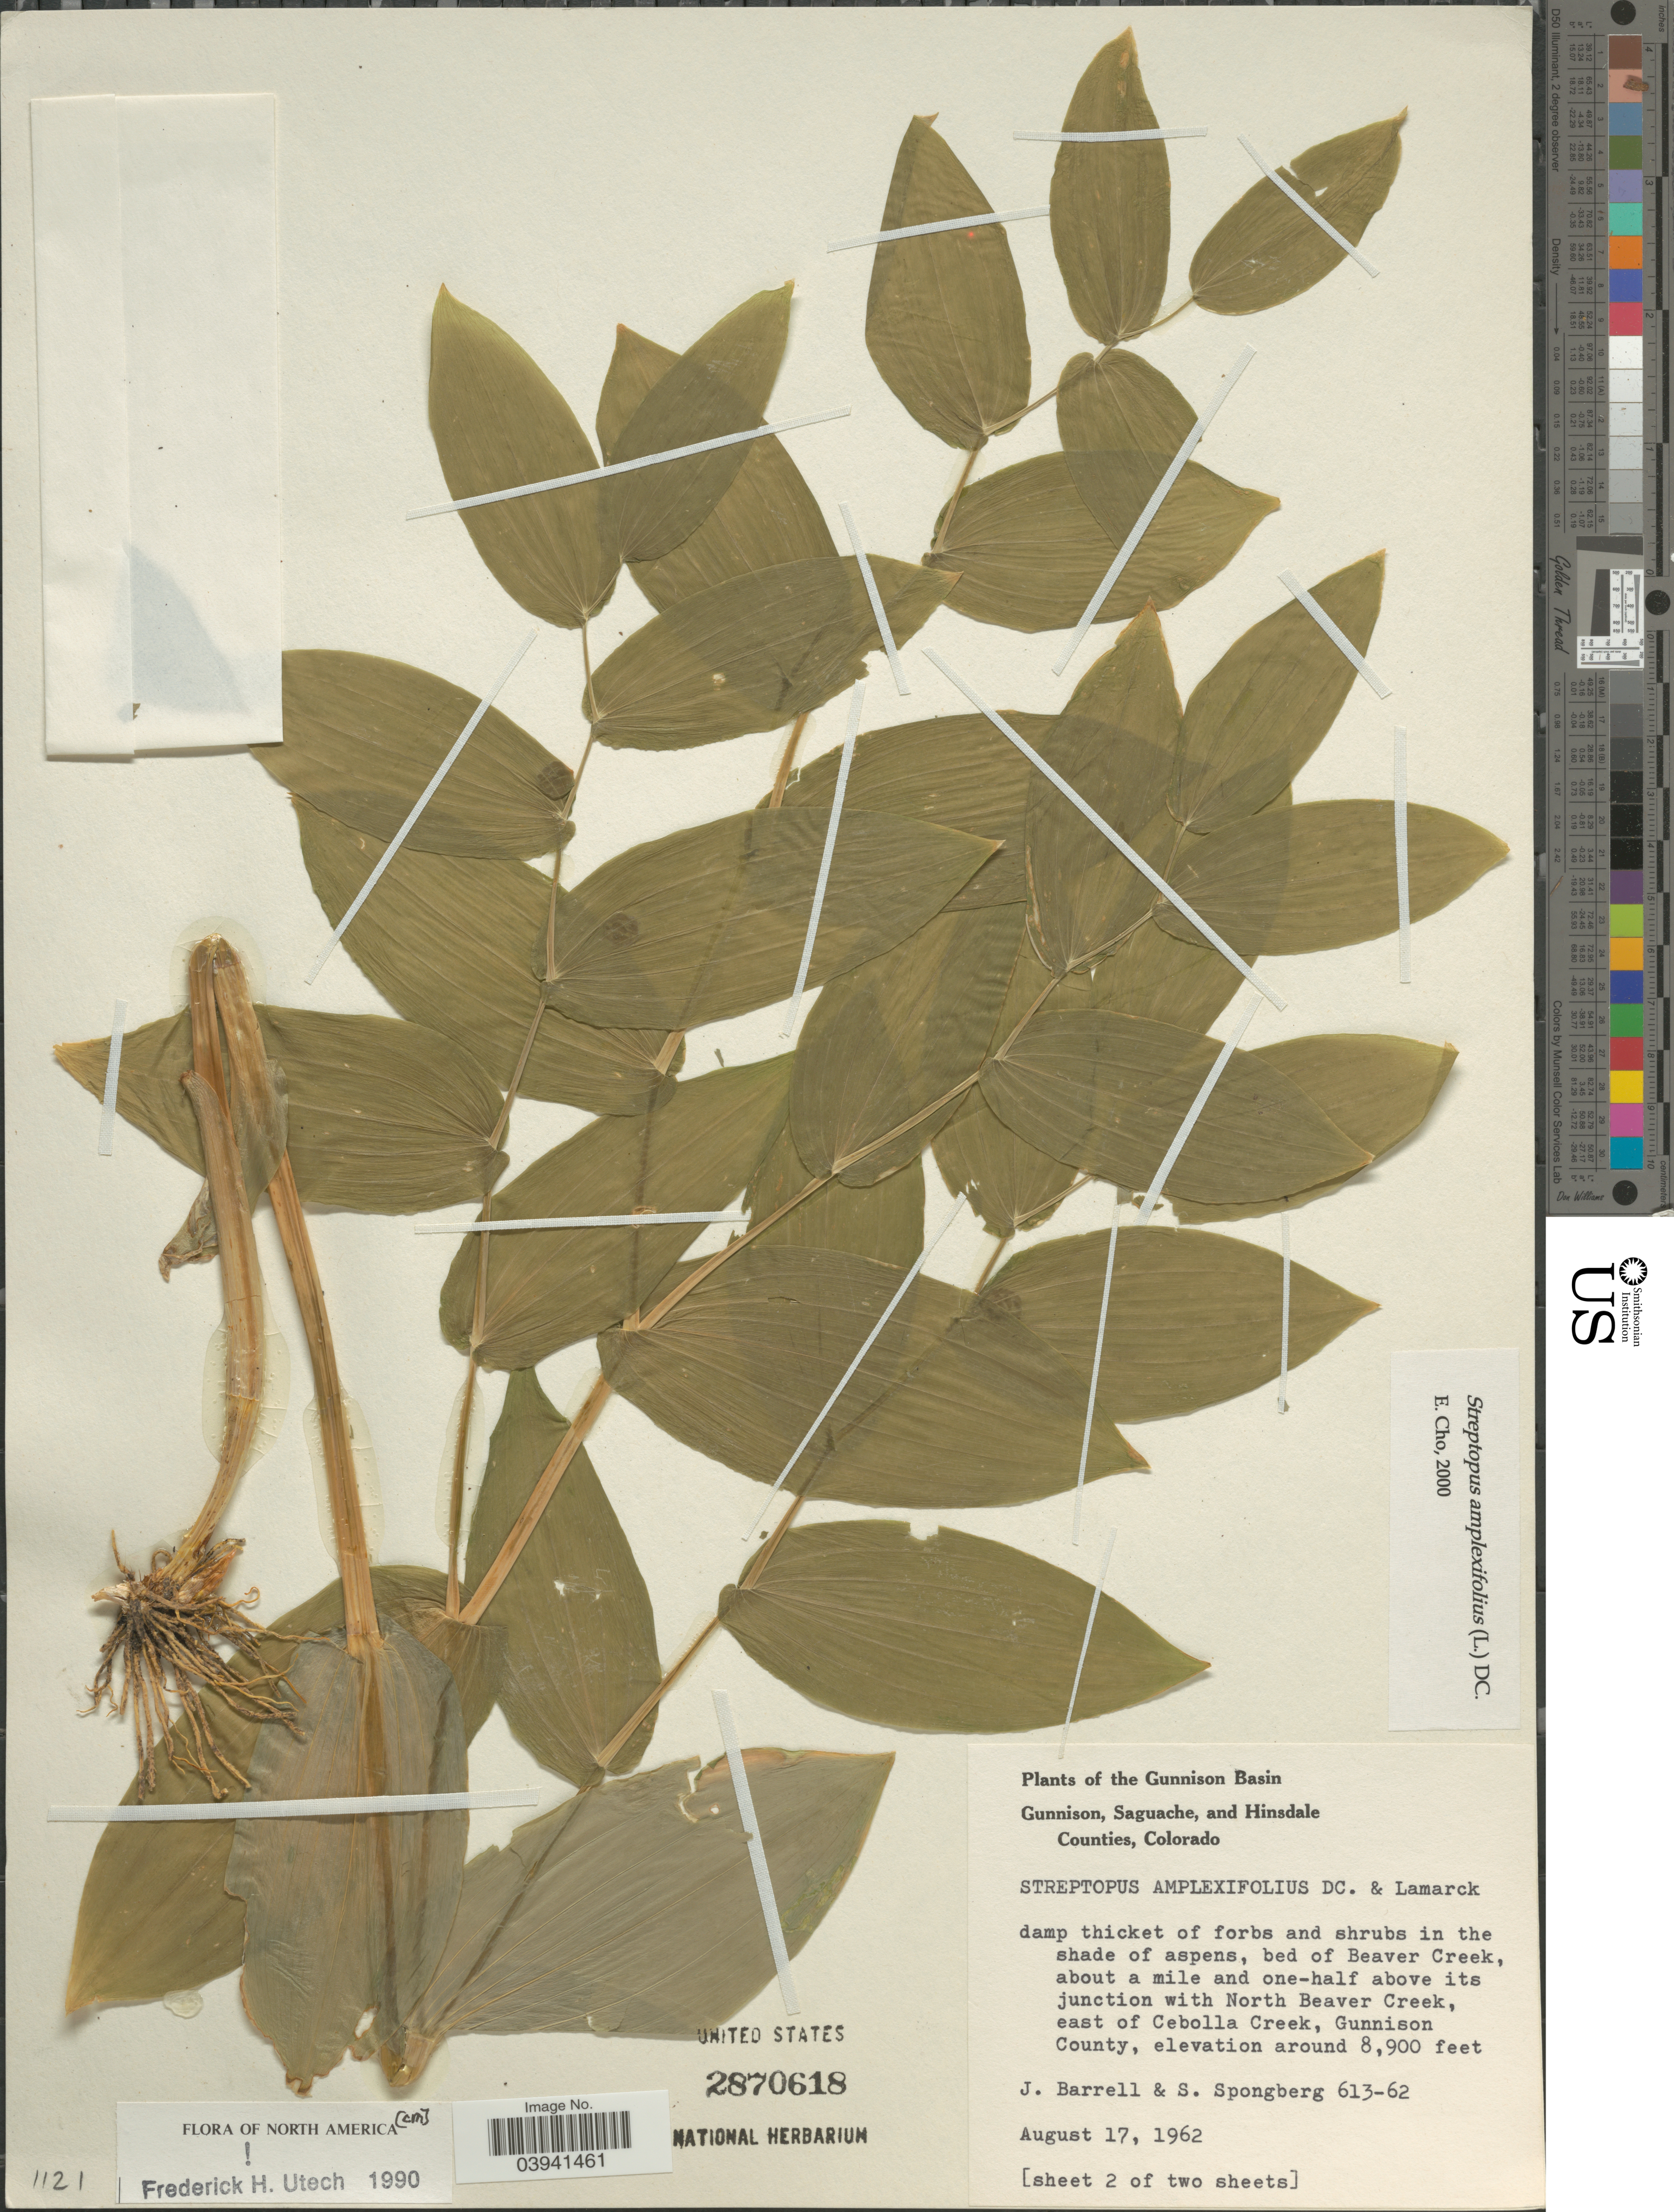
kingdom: Plantae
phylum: Tracheophyta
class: Liliopsida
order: Liliales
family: Liliaceae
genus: Streptopus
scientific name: Streptopus amplexifolius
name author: (L.) DC.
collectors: J. Barrell & S. A.Spongberg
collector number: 613-62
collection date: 1962-08-17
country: United States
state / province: Colorado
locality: The Gunnison Basin. Damp thicket of forbs and shrubs in the shade of aspens, bed of Beaver Creek, about a mile and one-half above its junction with North Beaver Creek, east of Cebolla Creek, Gunnison County.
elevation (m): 2713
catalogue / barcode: US 2870618